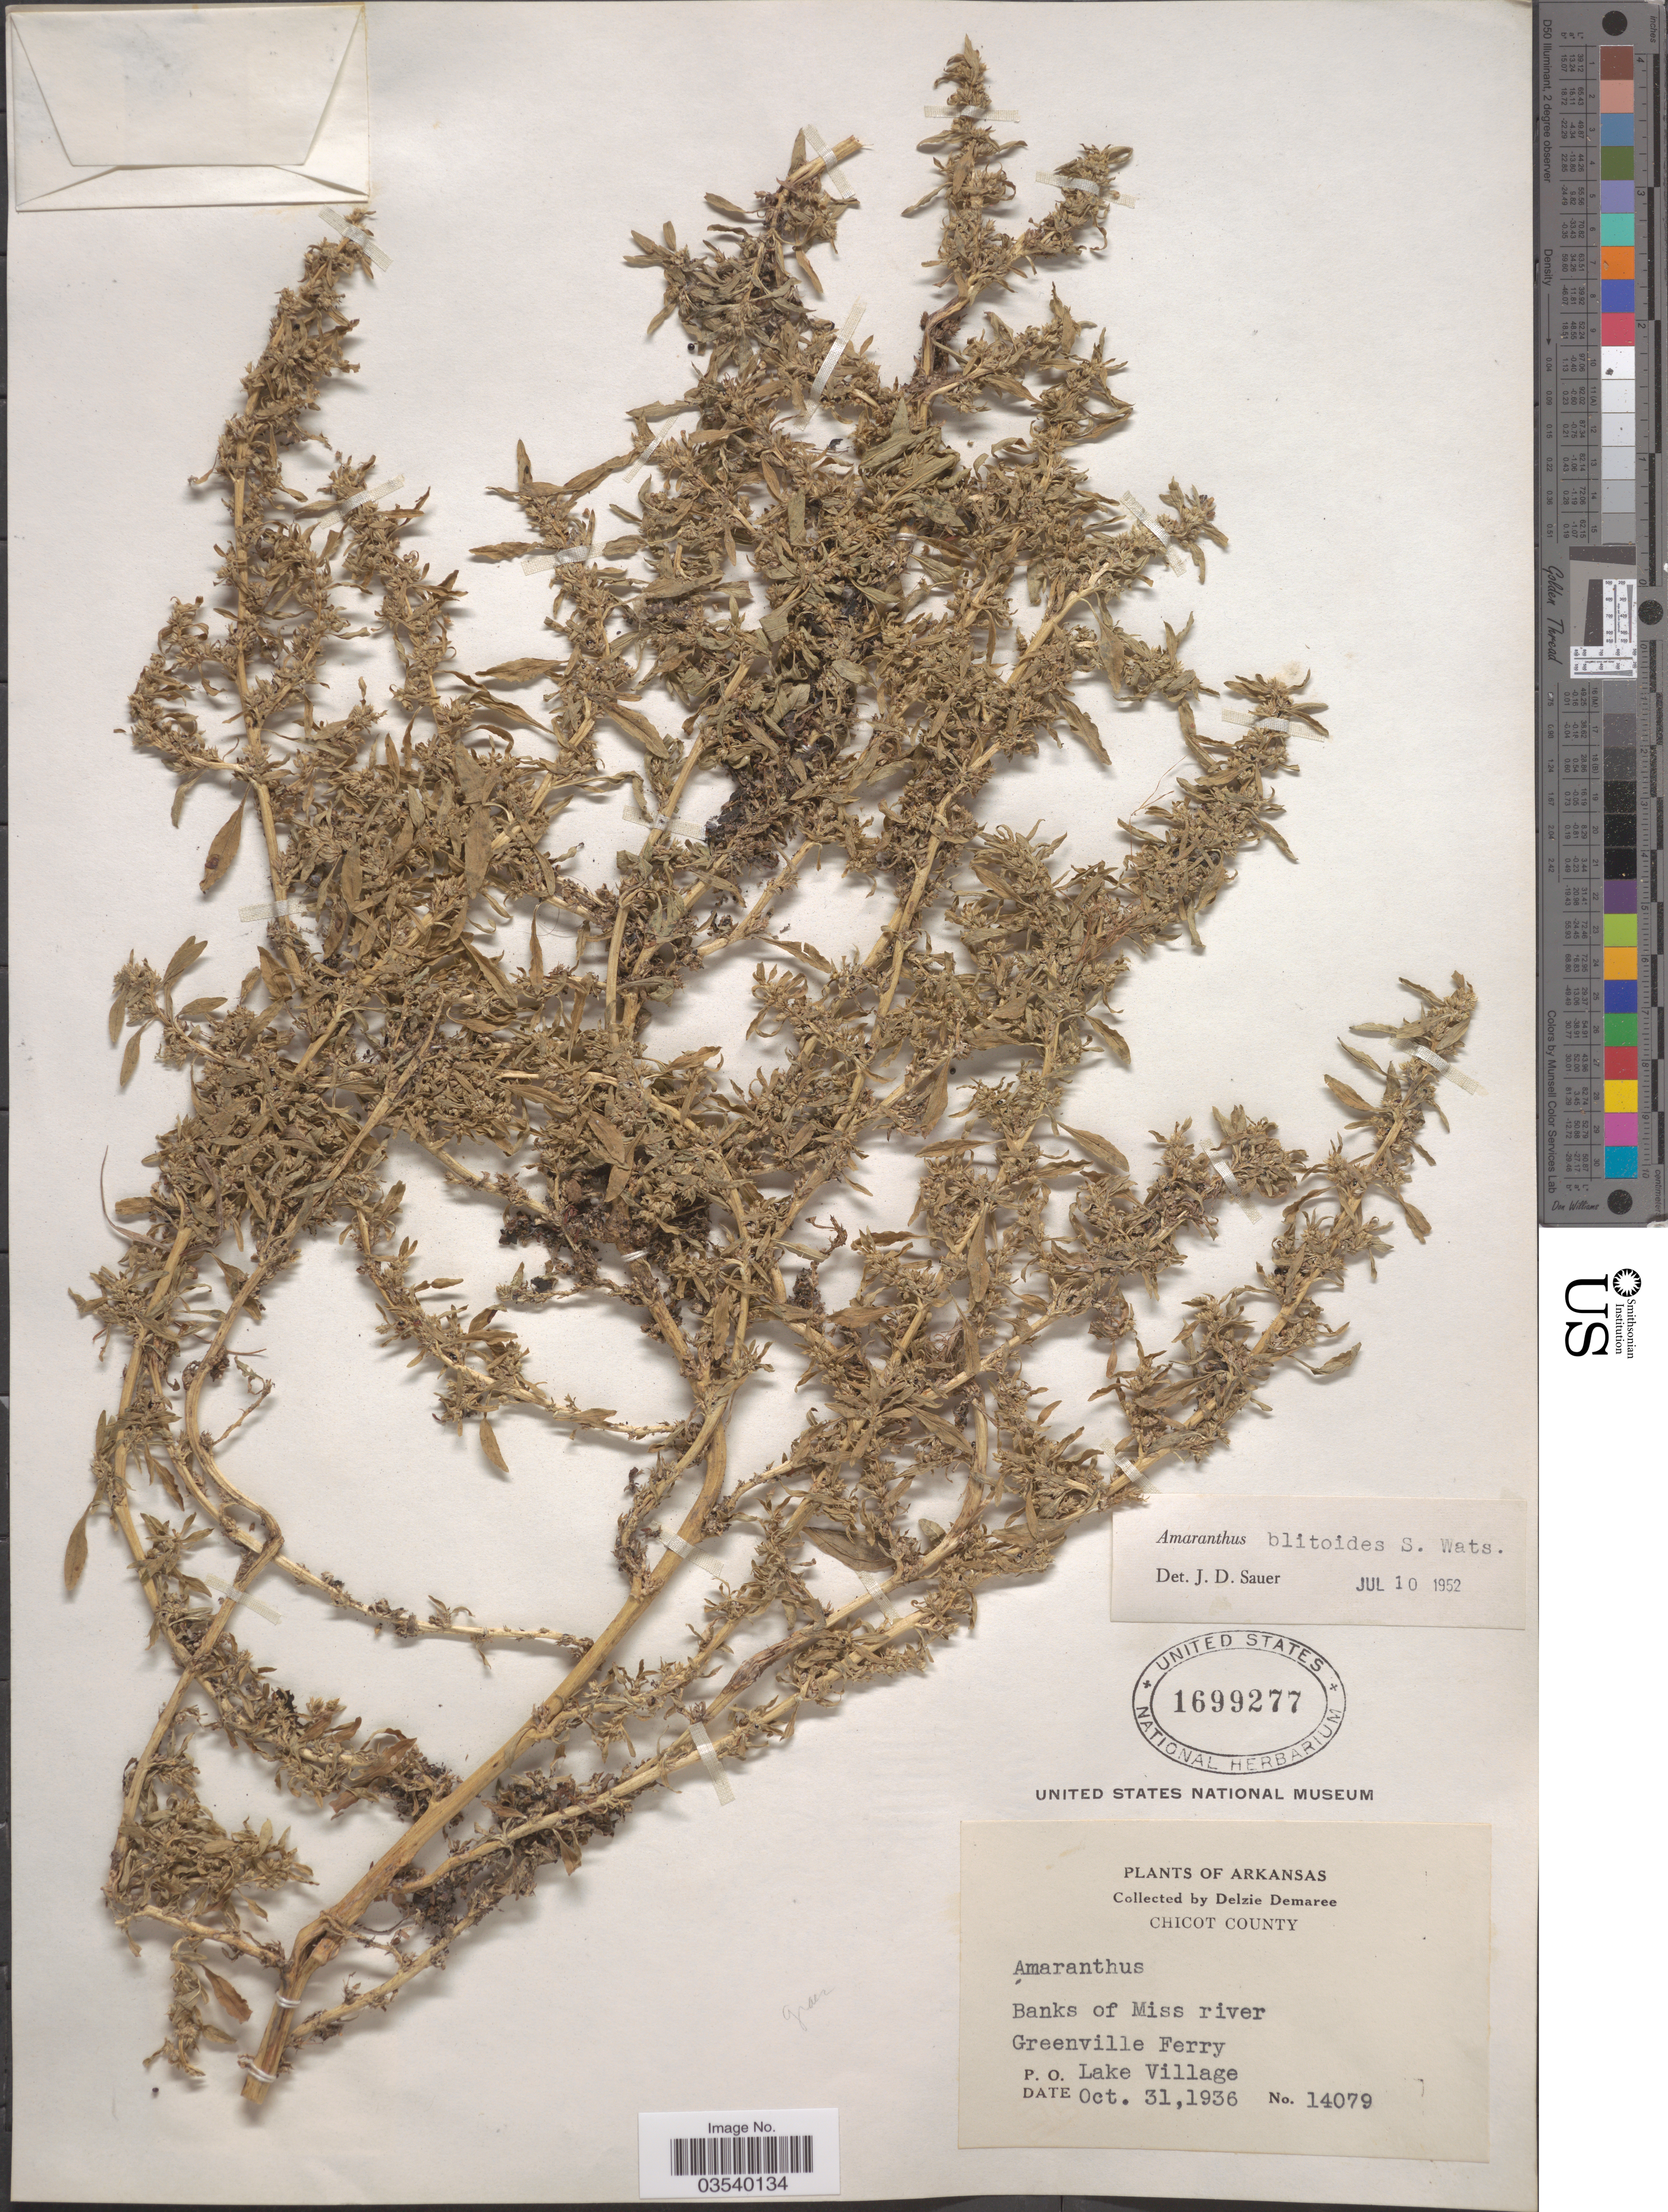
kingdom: Plantae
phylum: Tracheophyta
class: Magnoliopsida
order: Caryophyllales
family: Amaranthaceae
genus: Amaranthus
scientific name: Amaranthus blitoides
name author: S. Watson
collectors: D. Demaree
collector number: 14079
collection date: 1936-10-31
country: United States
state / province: Arkansas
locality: Chicot County. Banks of Miss river. Greenville Ferry. P.O. Lake Village.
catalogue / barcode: US 1699277